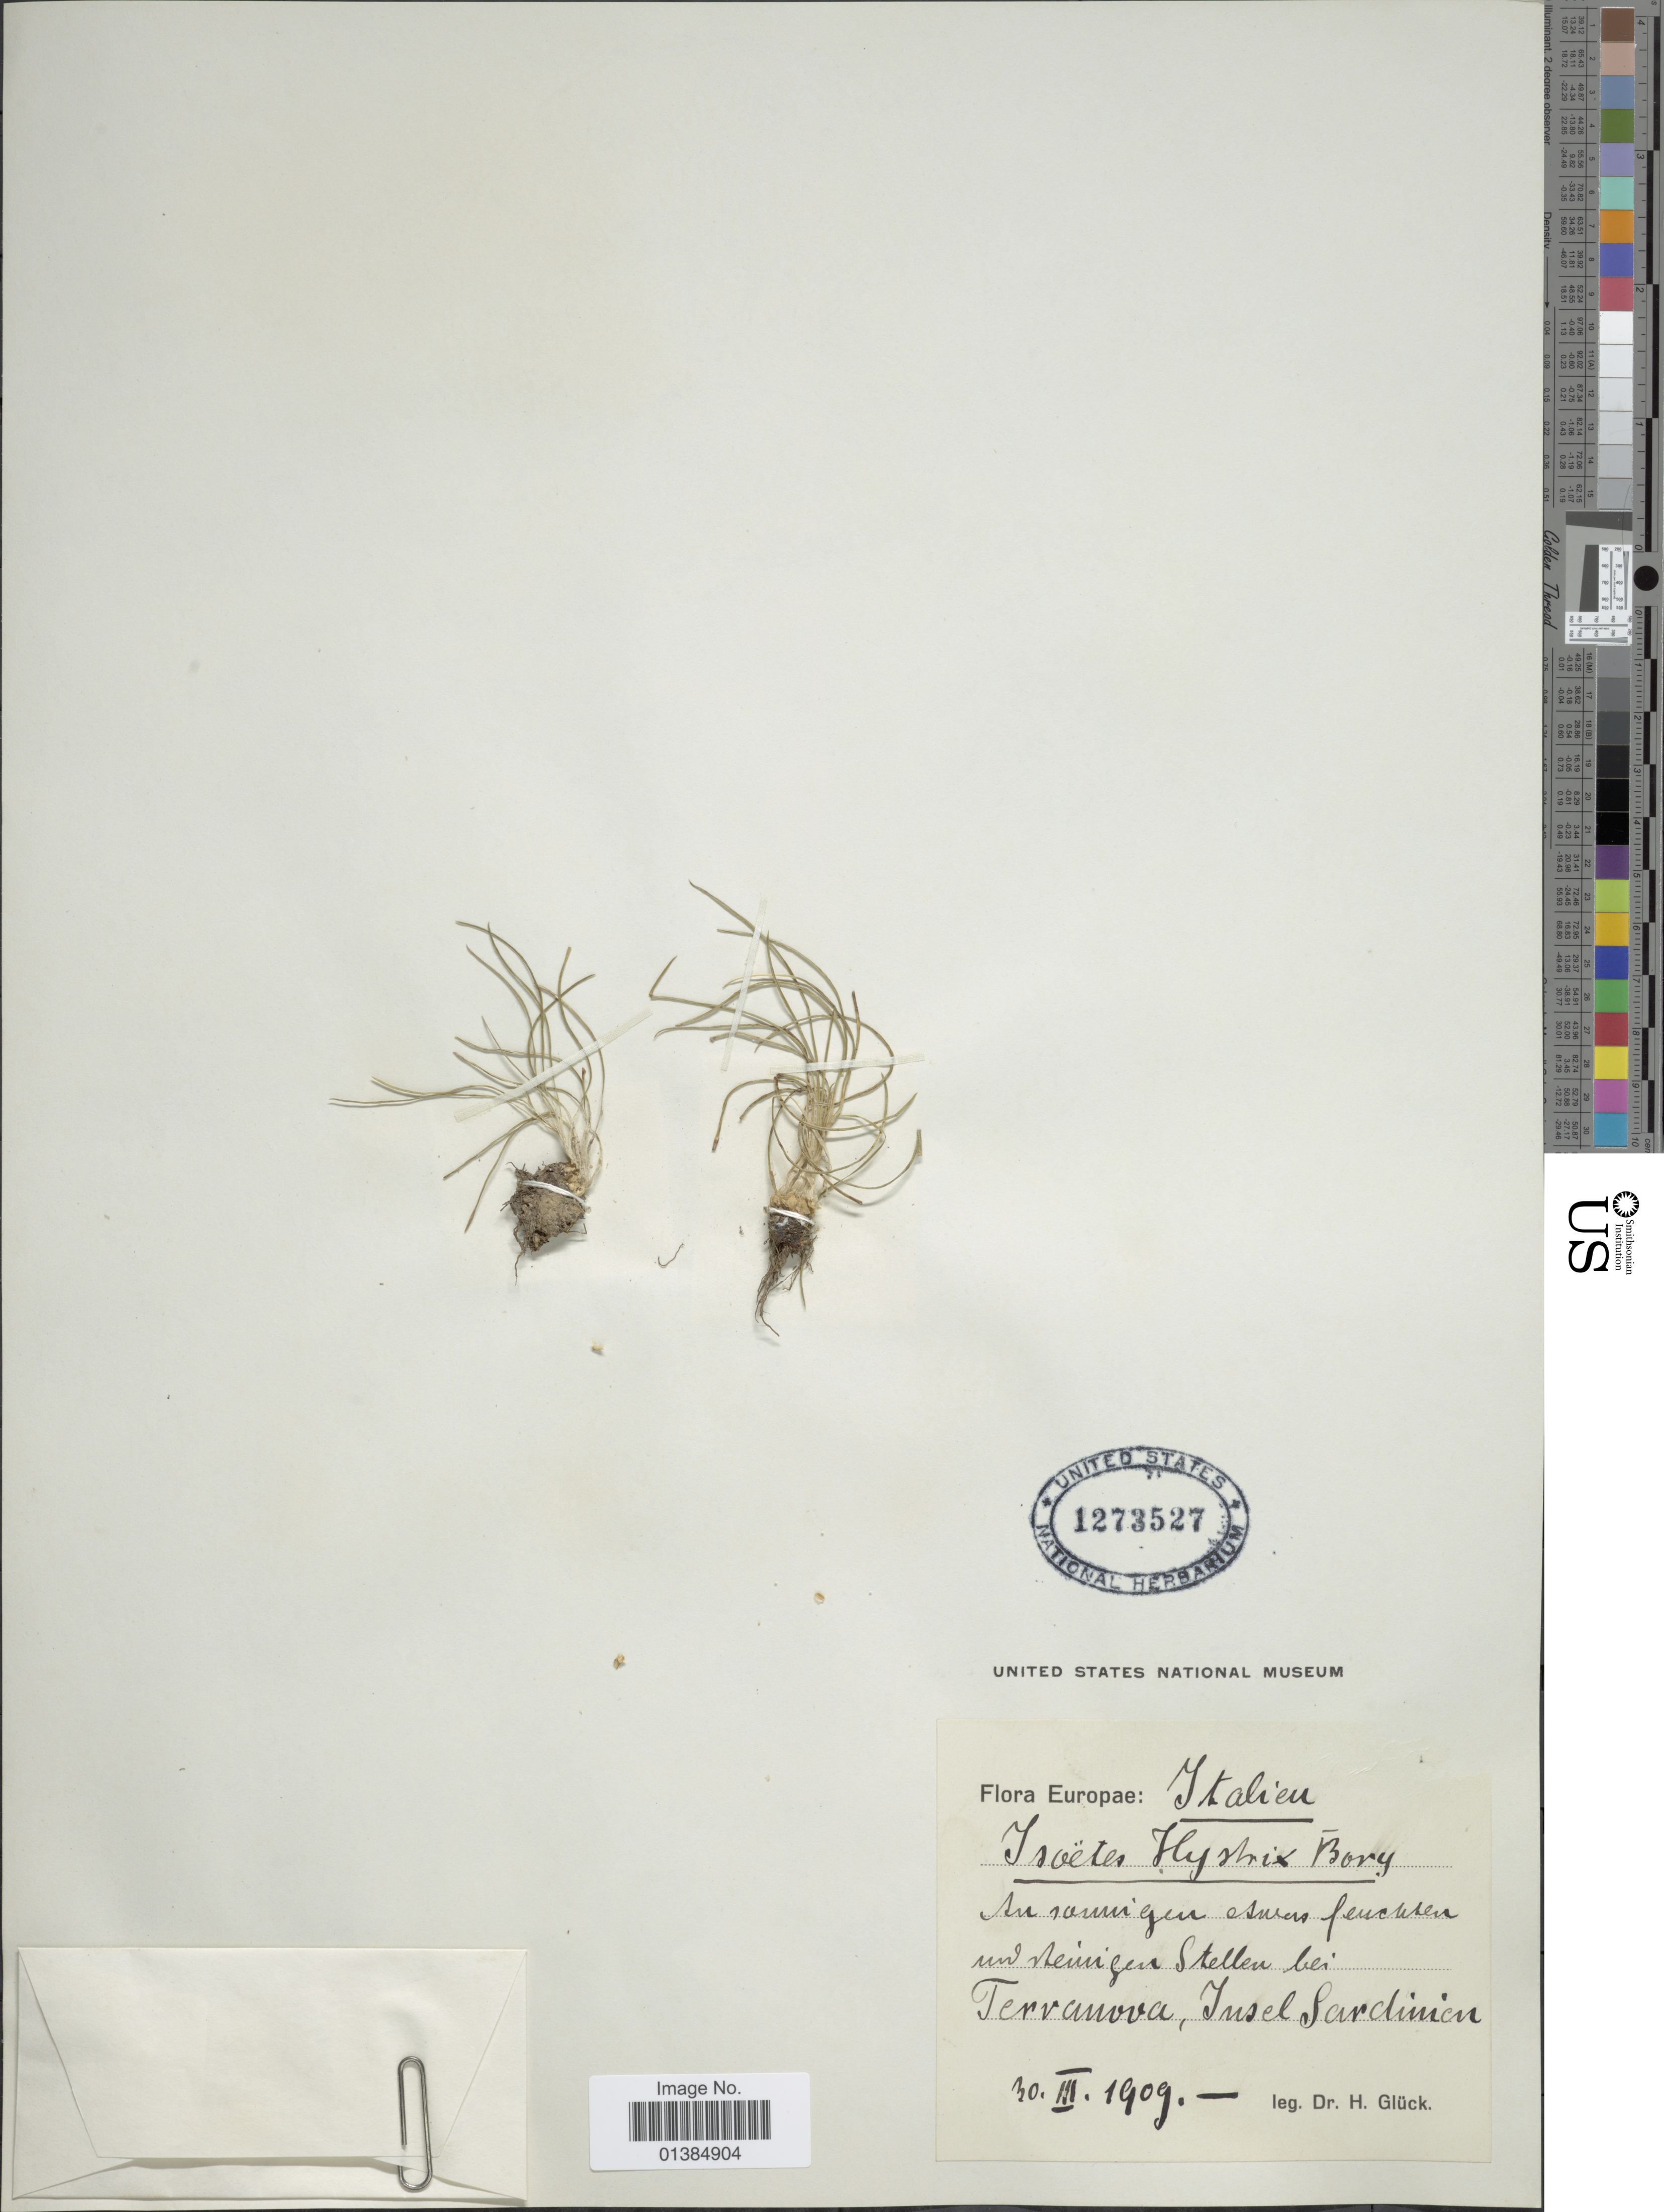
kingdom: Plantae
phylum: Tracheophyta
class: Lycopodiopsida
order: Isoetales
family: Isoetaceae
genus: Isoetes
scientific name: Isoetes histrix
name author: Bory & Durieu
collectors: H. Glück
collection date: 1909-03-30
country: Italy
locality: Terranova, Insel Sardinien. [interpreted]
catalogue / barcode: US 1273527